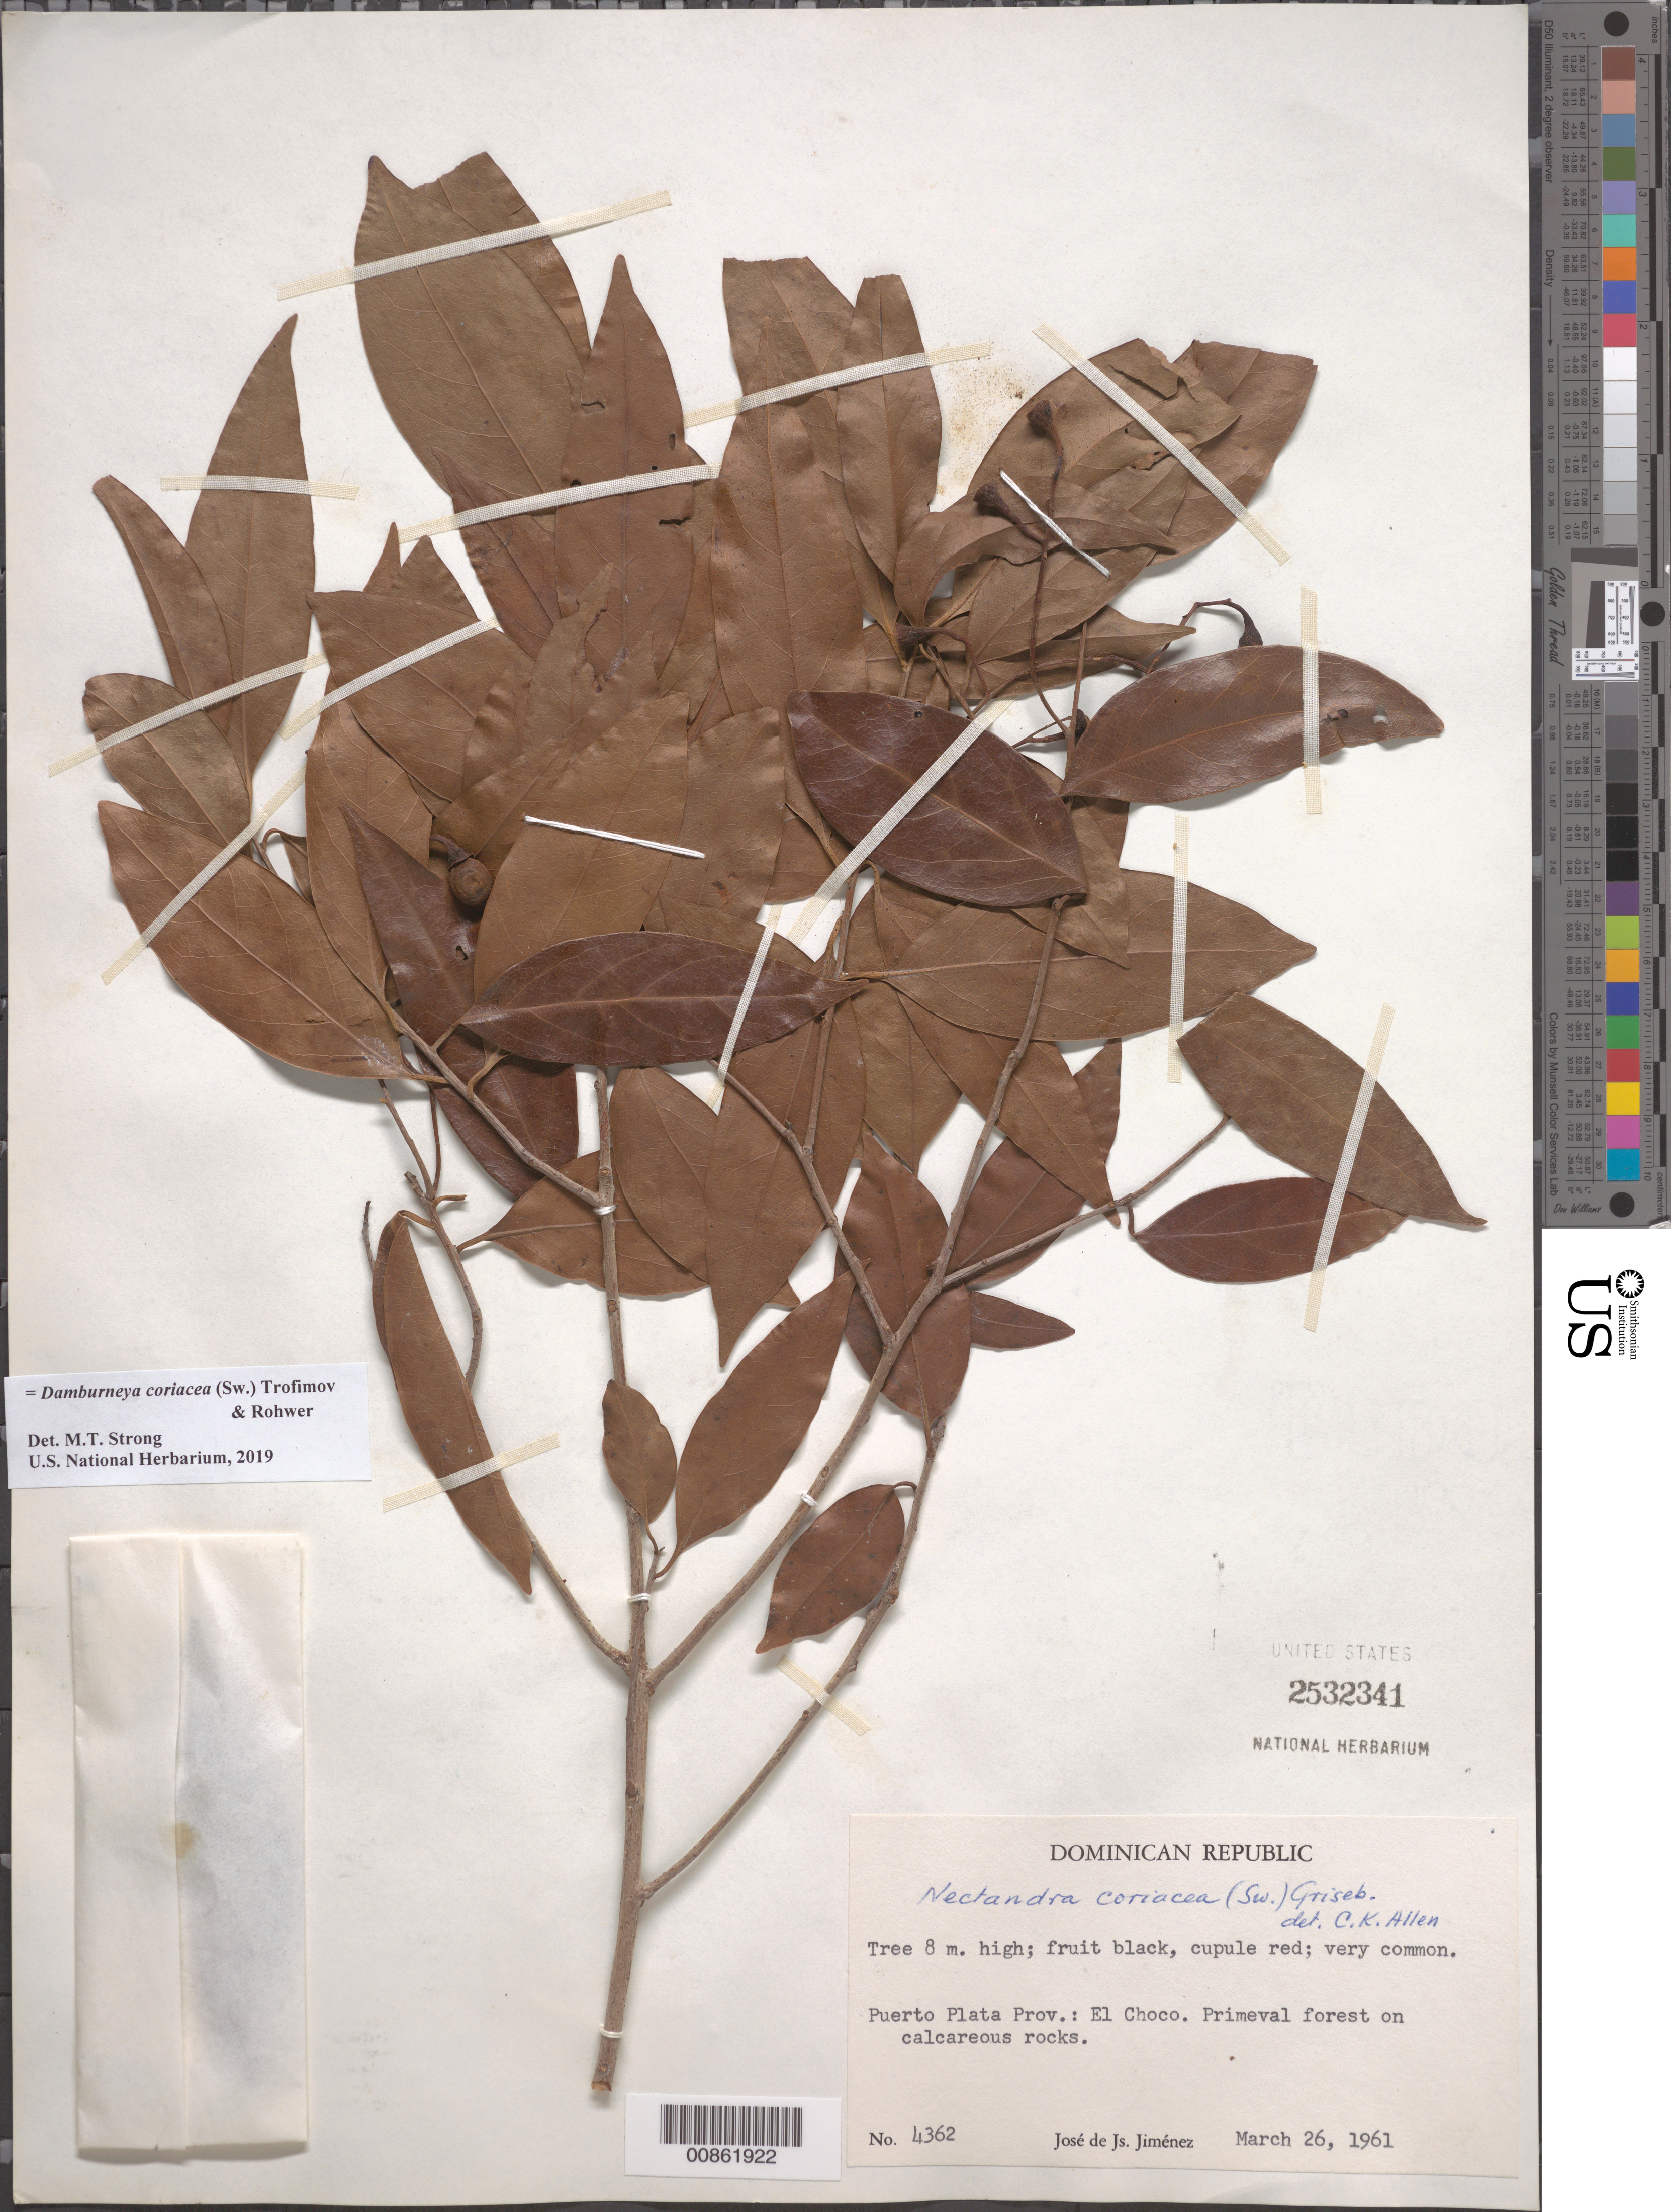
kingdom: Plantae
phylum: Tracheophyta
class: Magnoliopsida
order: Laurales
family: Lauraceae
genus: Damburneya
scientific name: Damburneya coriacea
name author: (Sw.) Trofimov & Rohwer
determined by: Strong, M. T., (US), Smithsonian Institution - National Museum of Natural History (UNITED STATES)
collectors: J. J. Jiménez Almonte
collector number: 4362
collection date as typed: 26 Mar 1961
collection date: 1961-03-26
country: Dominican Republic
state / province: Puerto Plata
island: Hispaniola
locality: El Choco.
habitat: Primeval forest on calcareous rocks.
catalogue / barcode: US 2532341